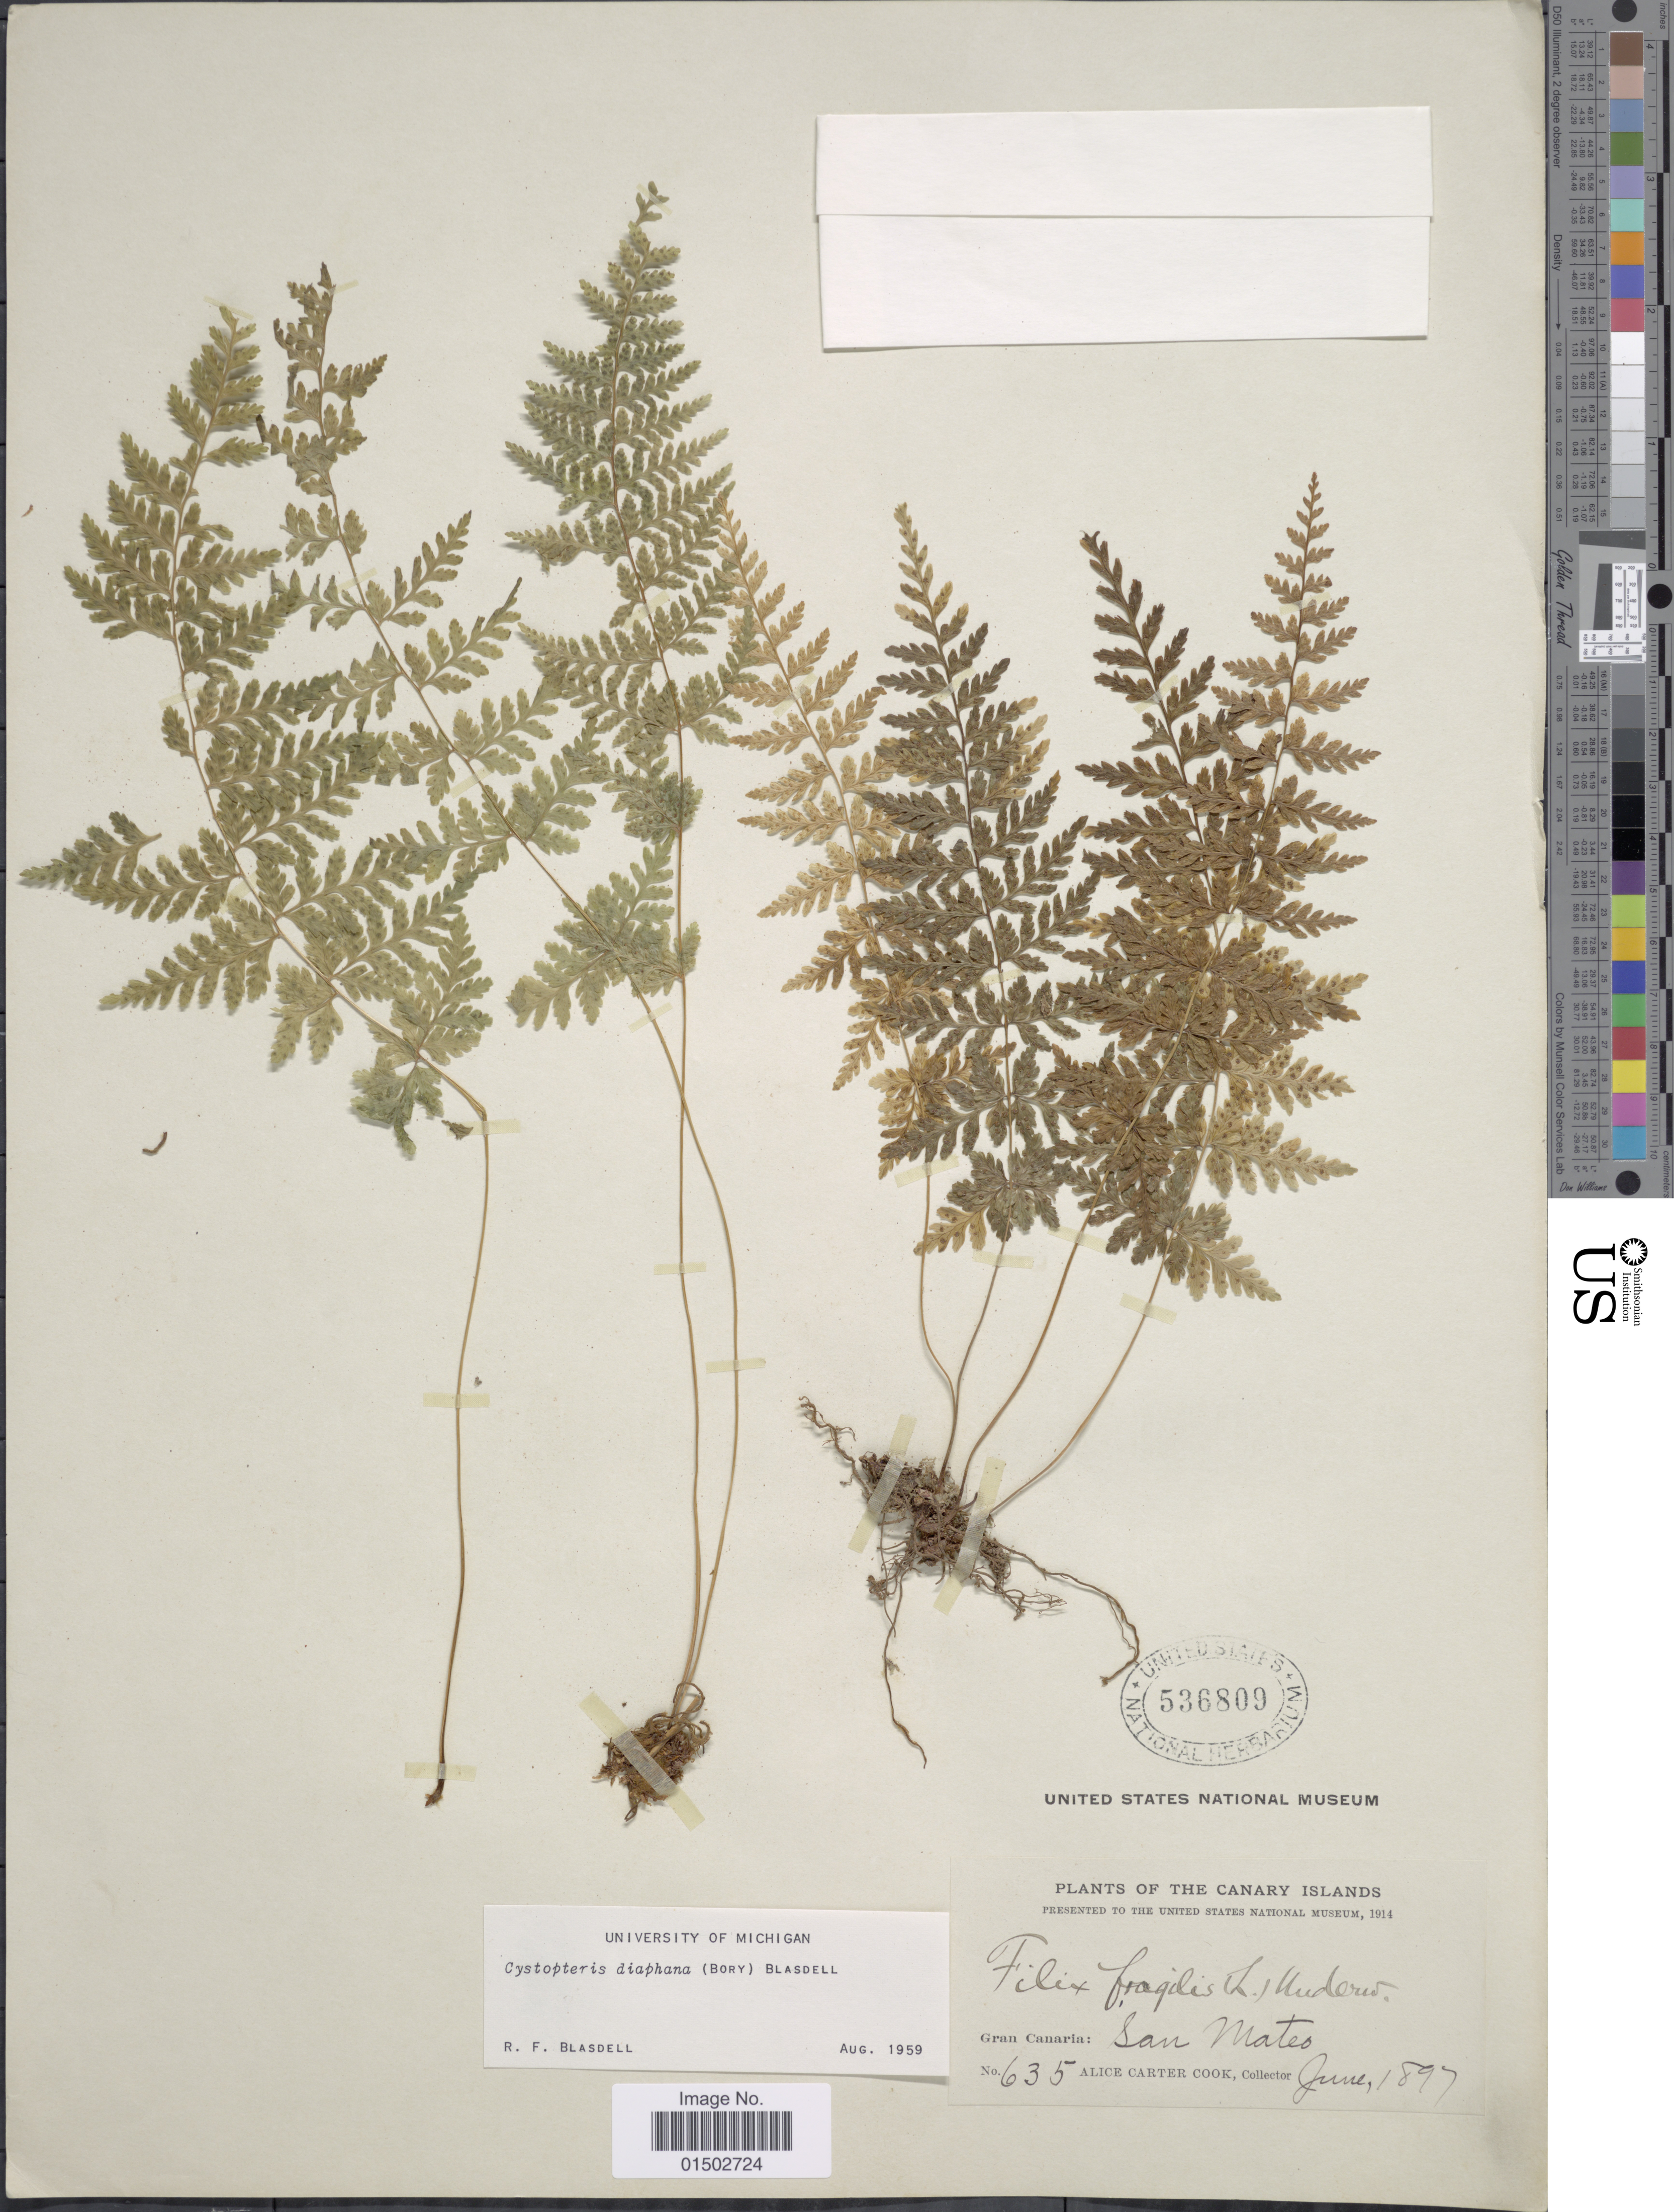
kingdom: Plantae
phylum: Tracheophyta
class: Polypodiopsida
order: Polypodiales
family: Cystopteridaceae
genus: Cystopteris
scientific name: Cystopteris diaphana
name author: (Bory) Blasdell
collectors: Alice C. Cook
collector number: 635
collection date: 1897-06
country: Spain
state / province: Canarias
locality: Gran Canaria: San Mateo.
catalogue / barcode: US 536809